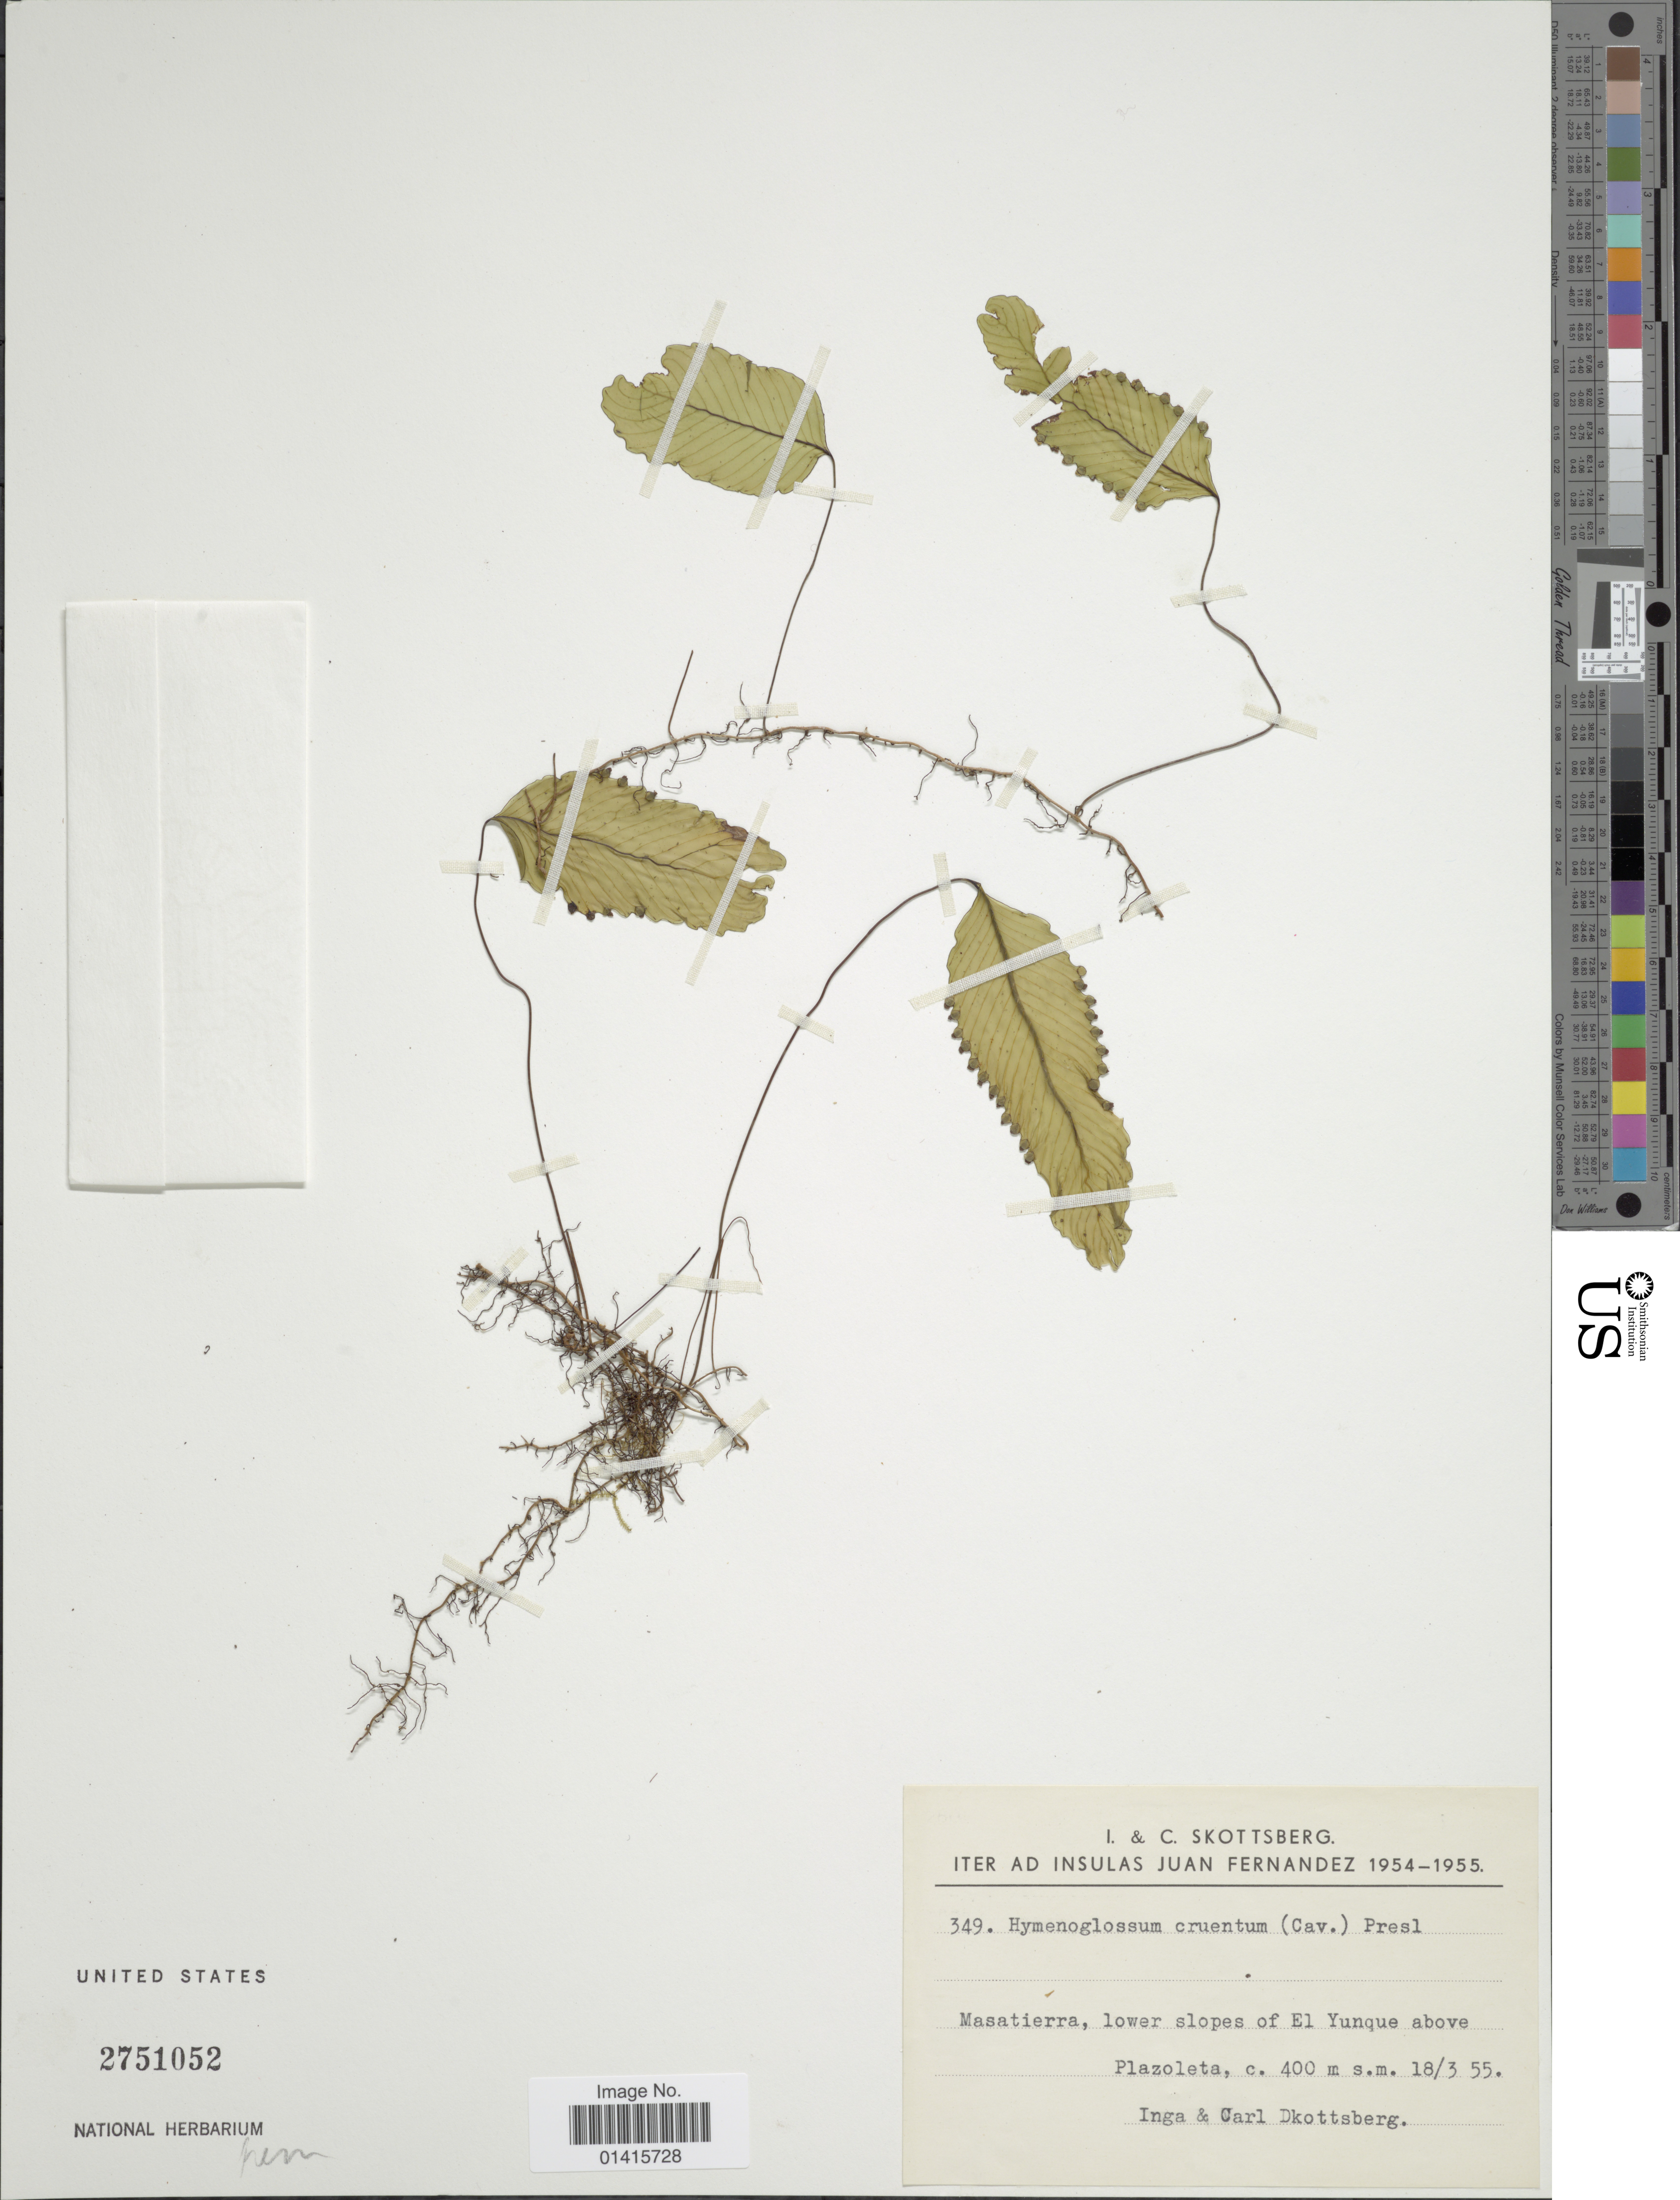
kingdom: Plantae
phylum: Tracheophyta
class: Polypodiopsida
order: Hymenophyllales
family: Hymenophyllaceae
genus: Hymenophyllum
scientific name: Hymenophyllum cruentum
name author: Cav.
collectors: I. Skottsberg & C. Skottsberg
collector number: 349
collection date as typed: Transcribed d/m/y: 18/3/55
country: Chile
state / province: Valparaíso (V)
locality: Juan Fernandez, Masatierra, lower slopes of El Yunque above Plazoleta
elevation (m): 400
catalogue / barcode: US 2751052